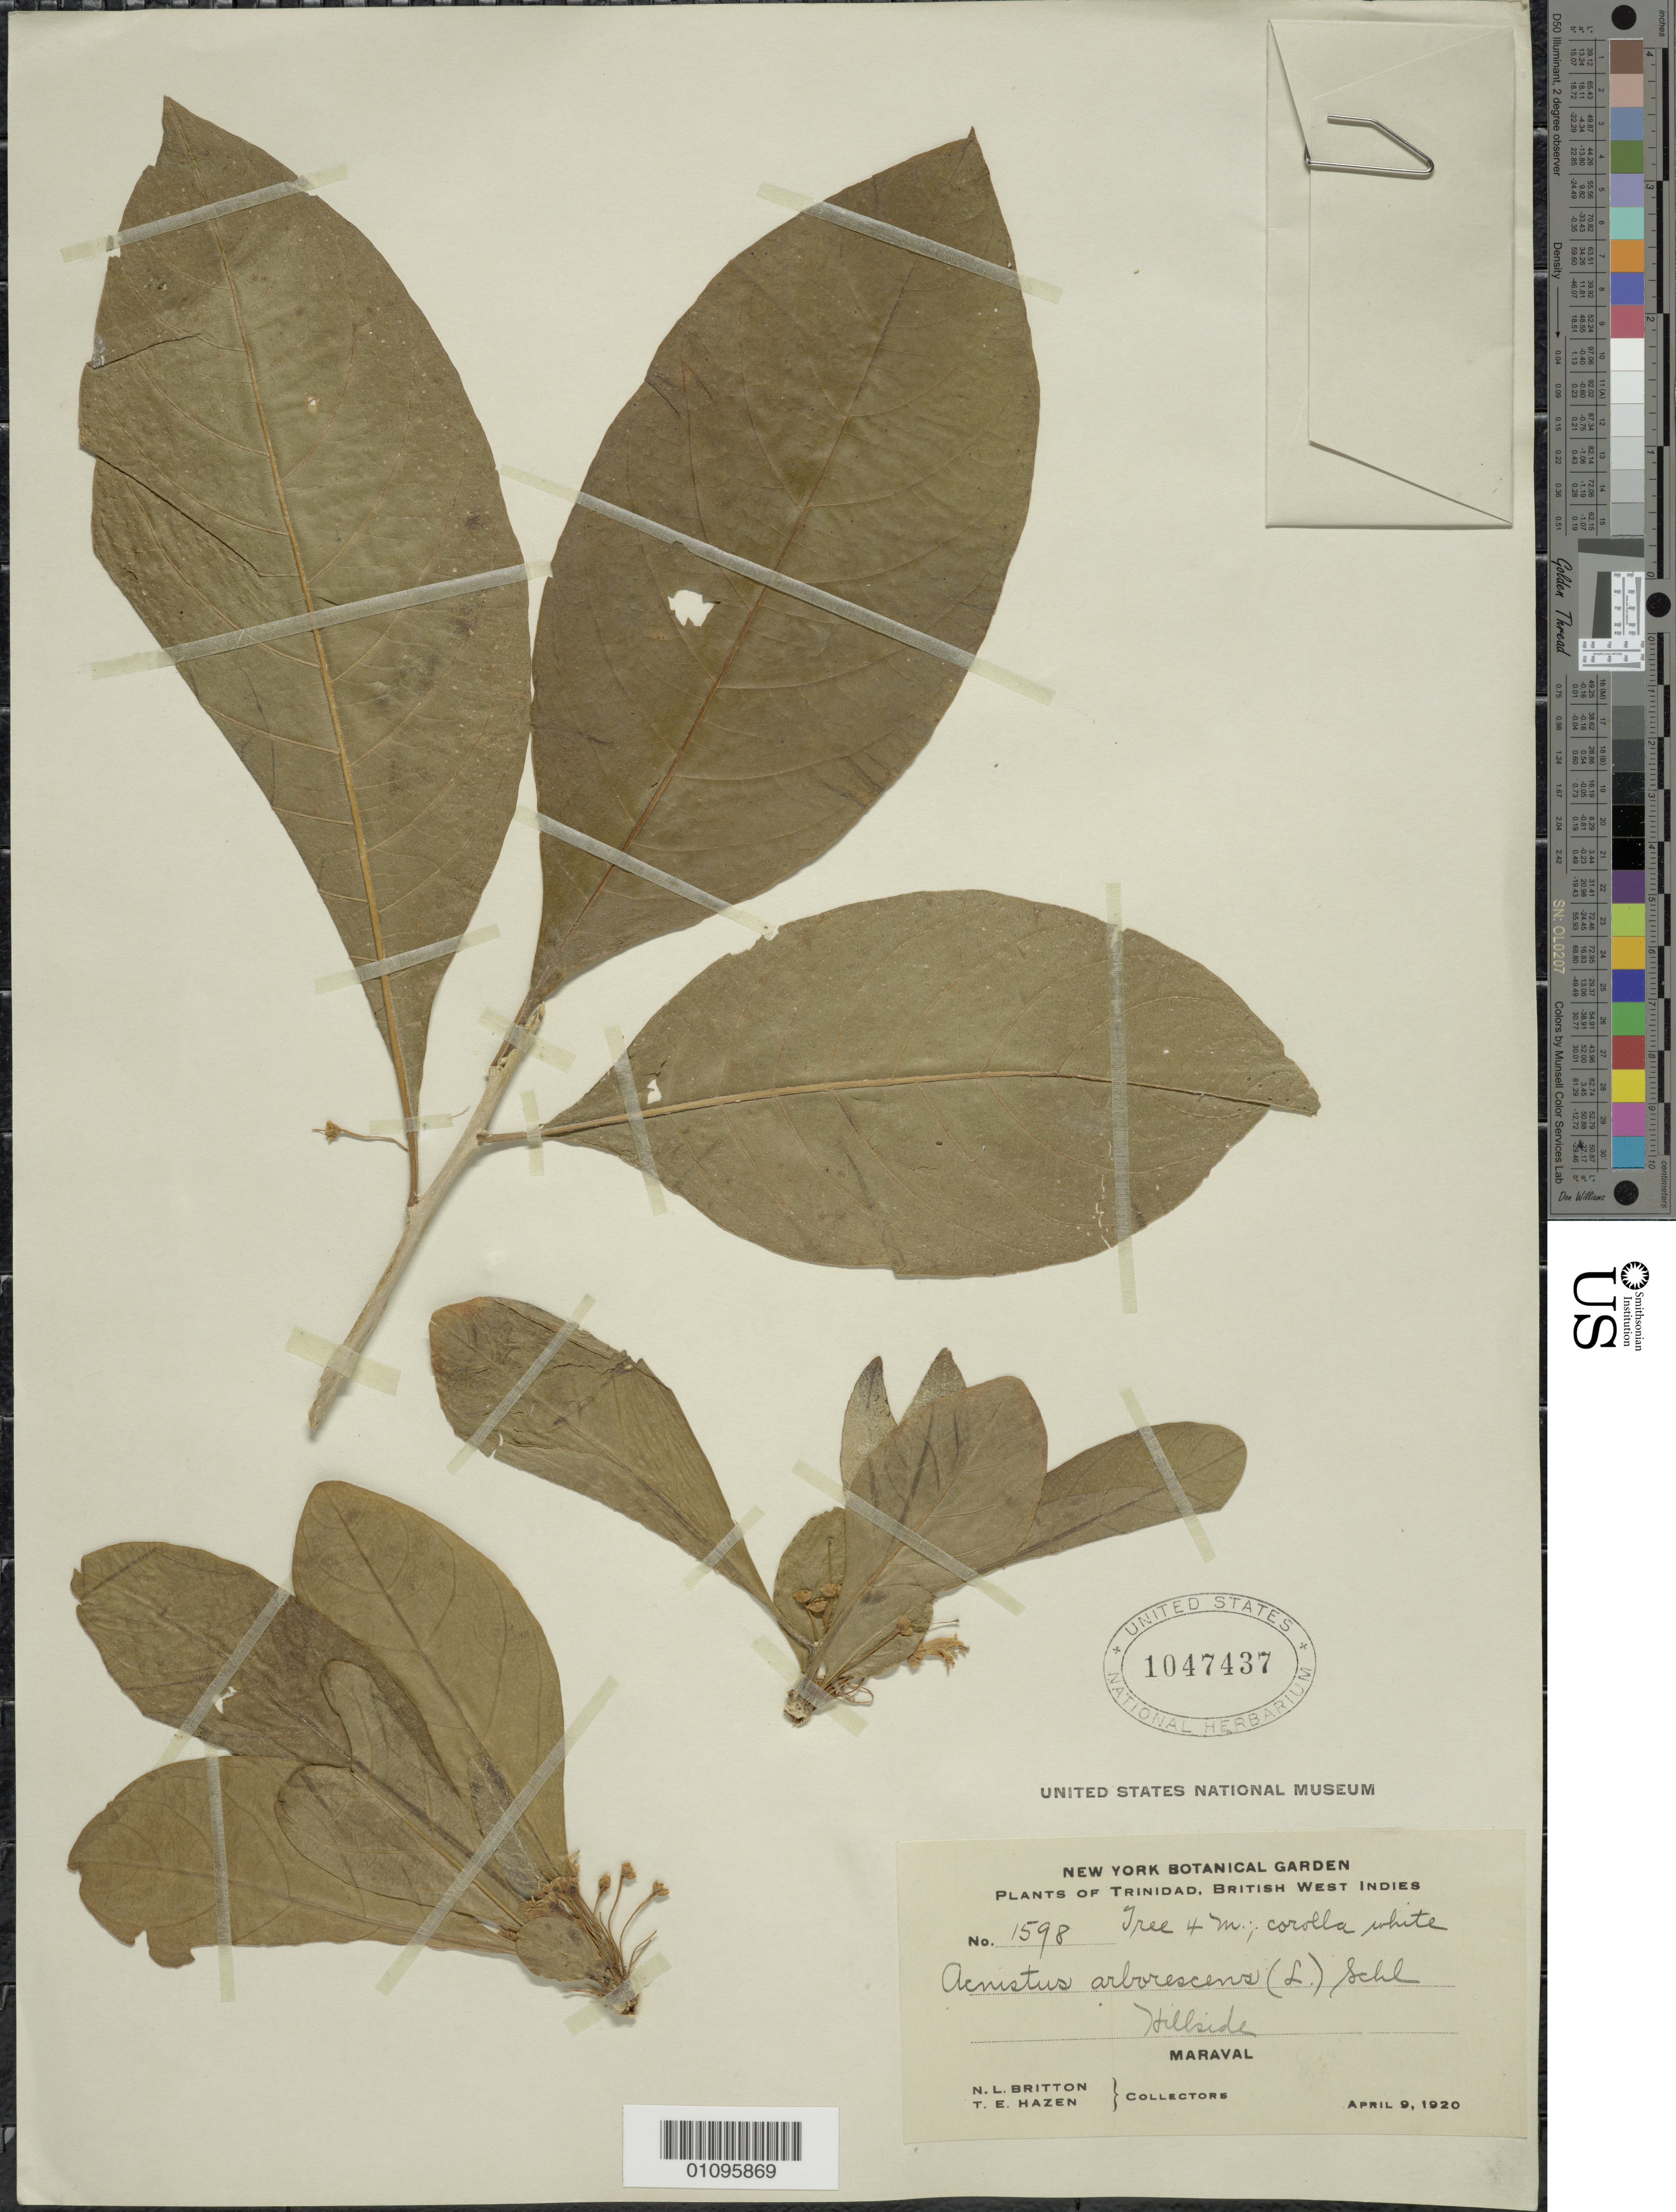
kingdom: Plantae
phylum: Tracheophyta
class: Magnoliopsida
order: Solanales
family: Solanaceae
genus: Acnistus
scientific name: Acnistus arborescens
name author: (L.) Schltdl.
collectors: N. Britton & T. E. Hazen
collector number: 1598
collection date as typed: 09 Apr 1920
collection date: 1920-04-09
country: Trinidad and Tobago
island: Trinidad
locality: Maraval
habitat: Hillside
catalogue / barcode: US 1047437